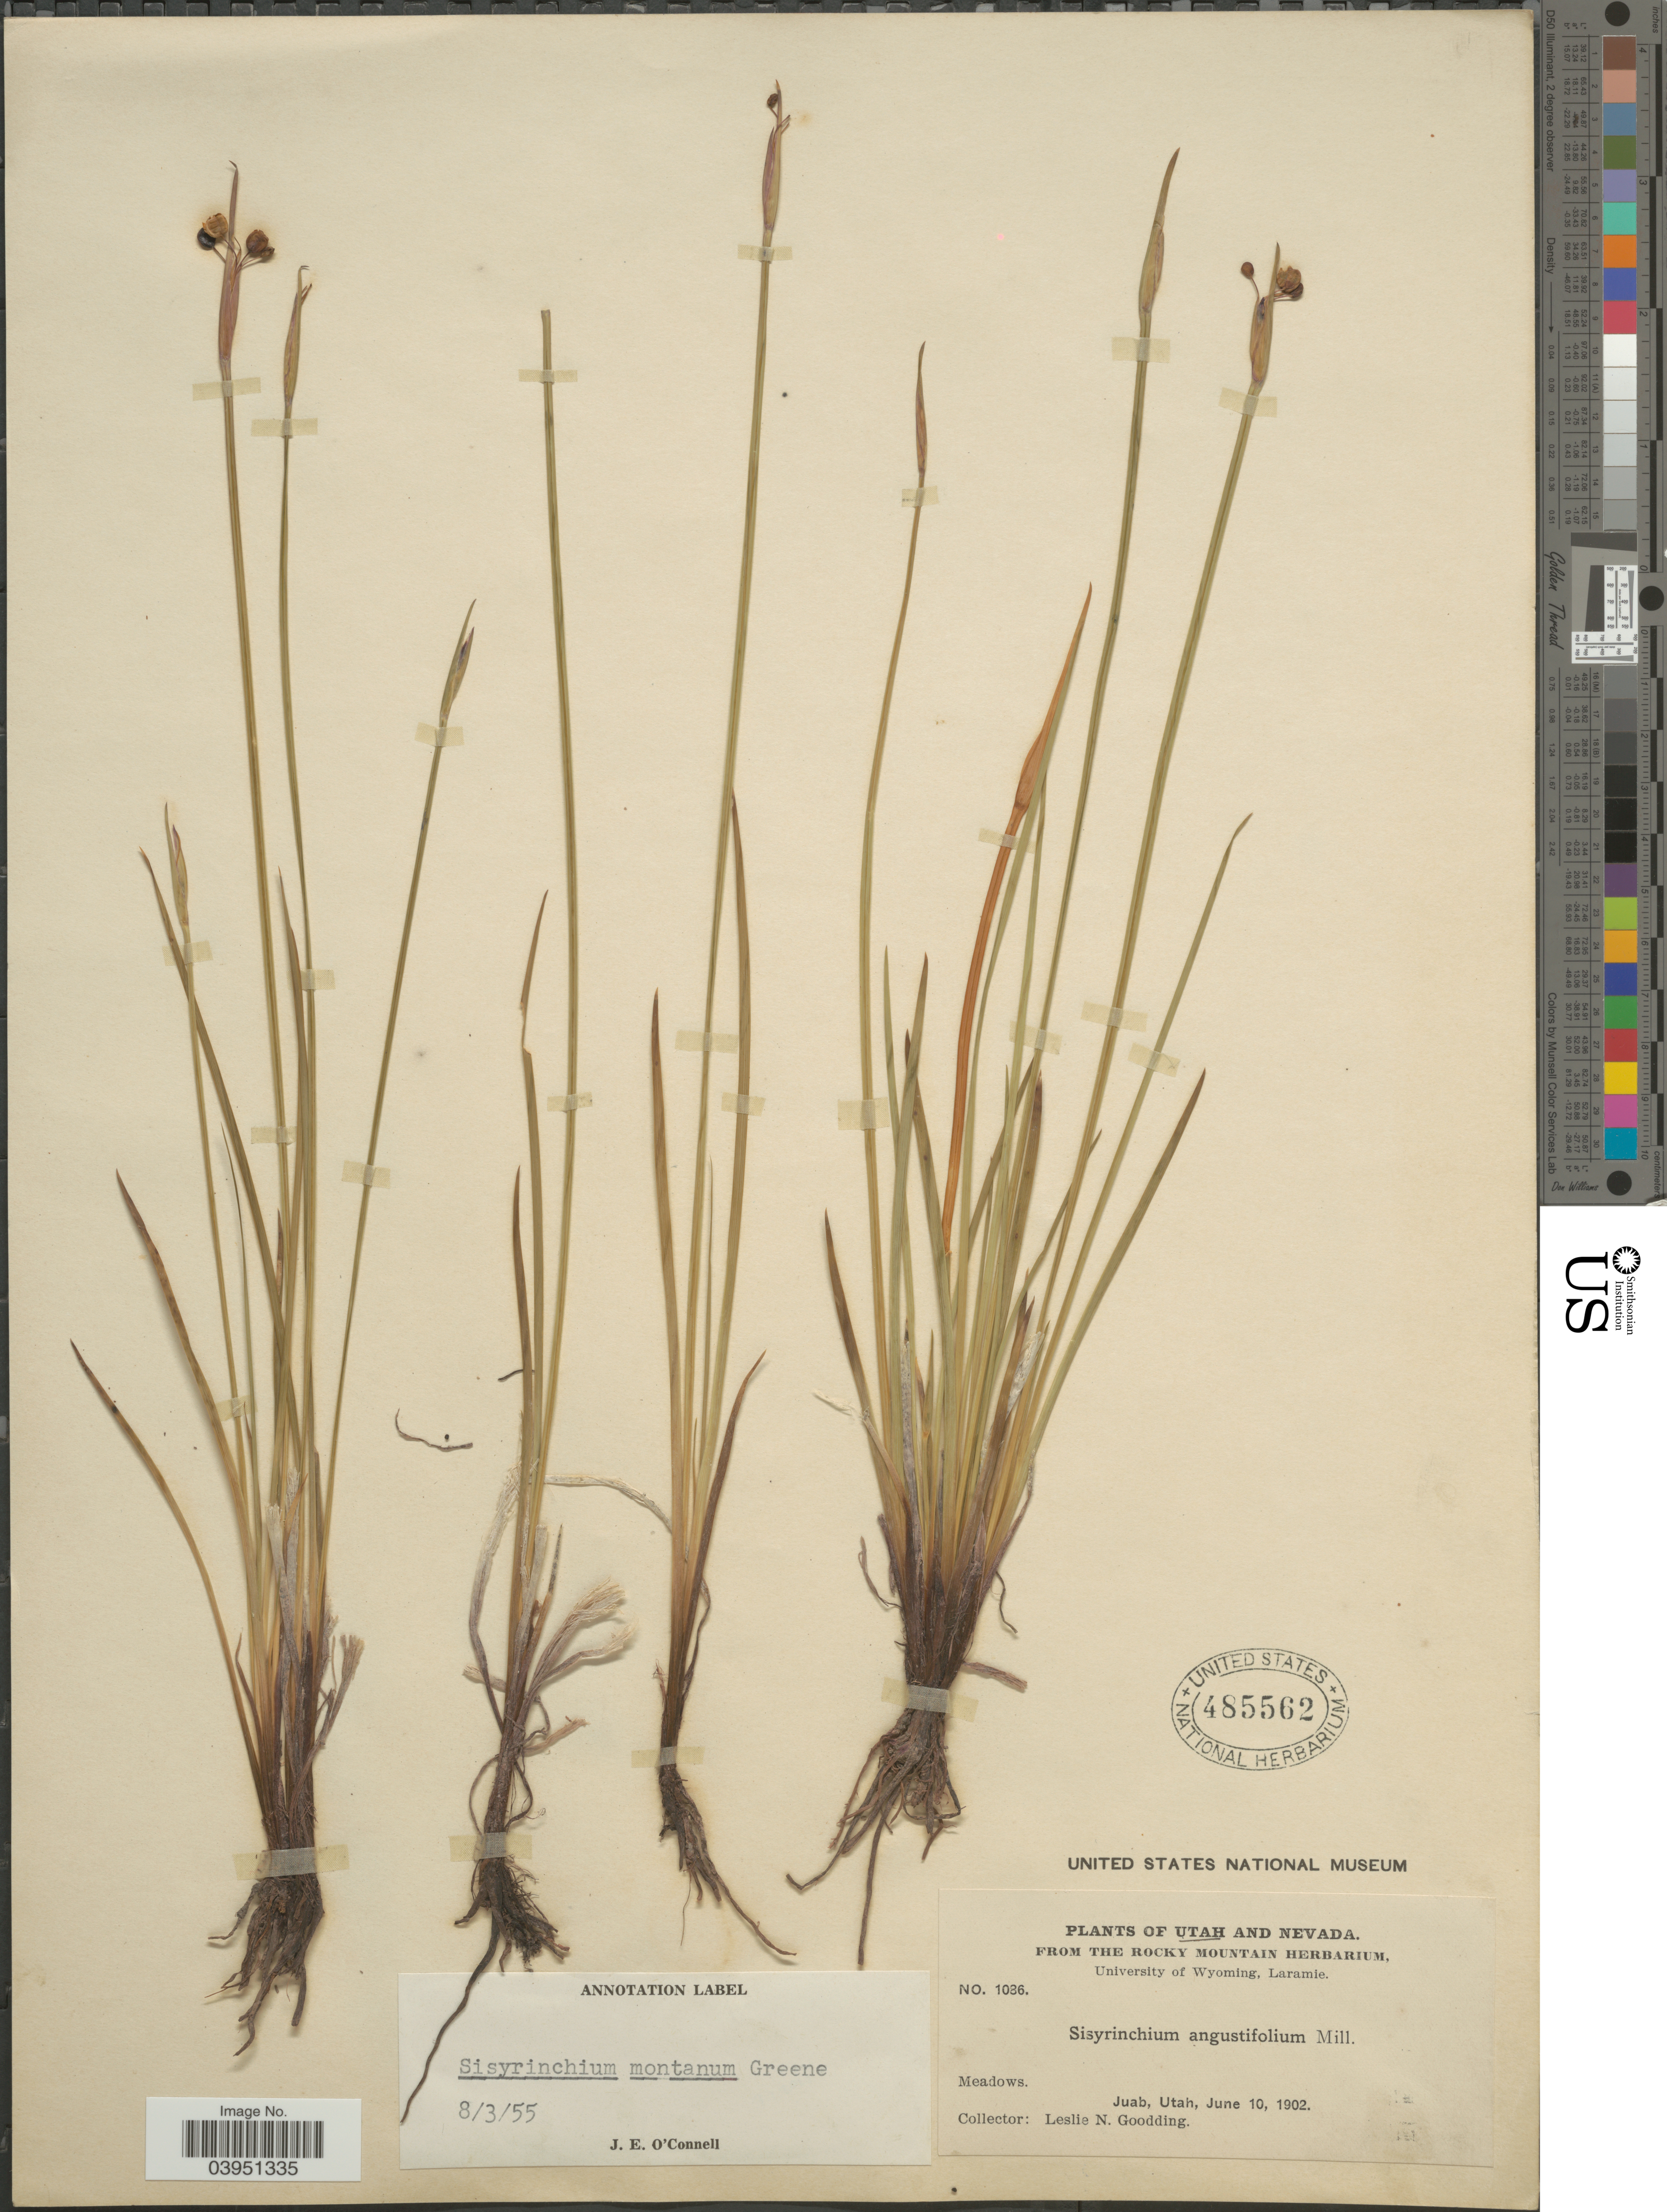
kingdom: Plantae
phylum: Tracheophyta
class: Liliopsida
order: Asparagales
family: Iridaceae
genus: Sisyrinchium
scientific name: Sisyrinchium montanum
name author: Greene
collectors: L. N. Goodding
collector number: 1086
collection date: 1902-06-10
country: United States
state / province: Utah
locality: Juab.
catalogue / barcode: US 485562